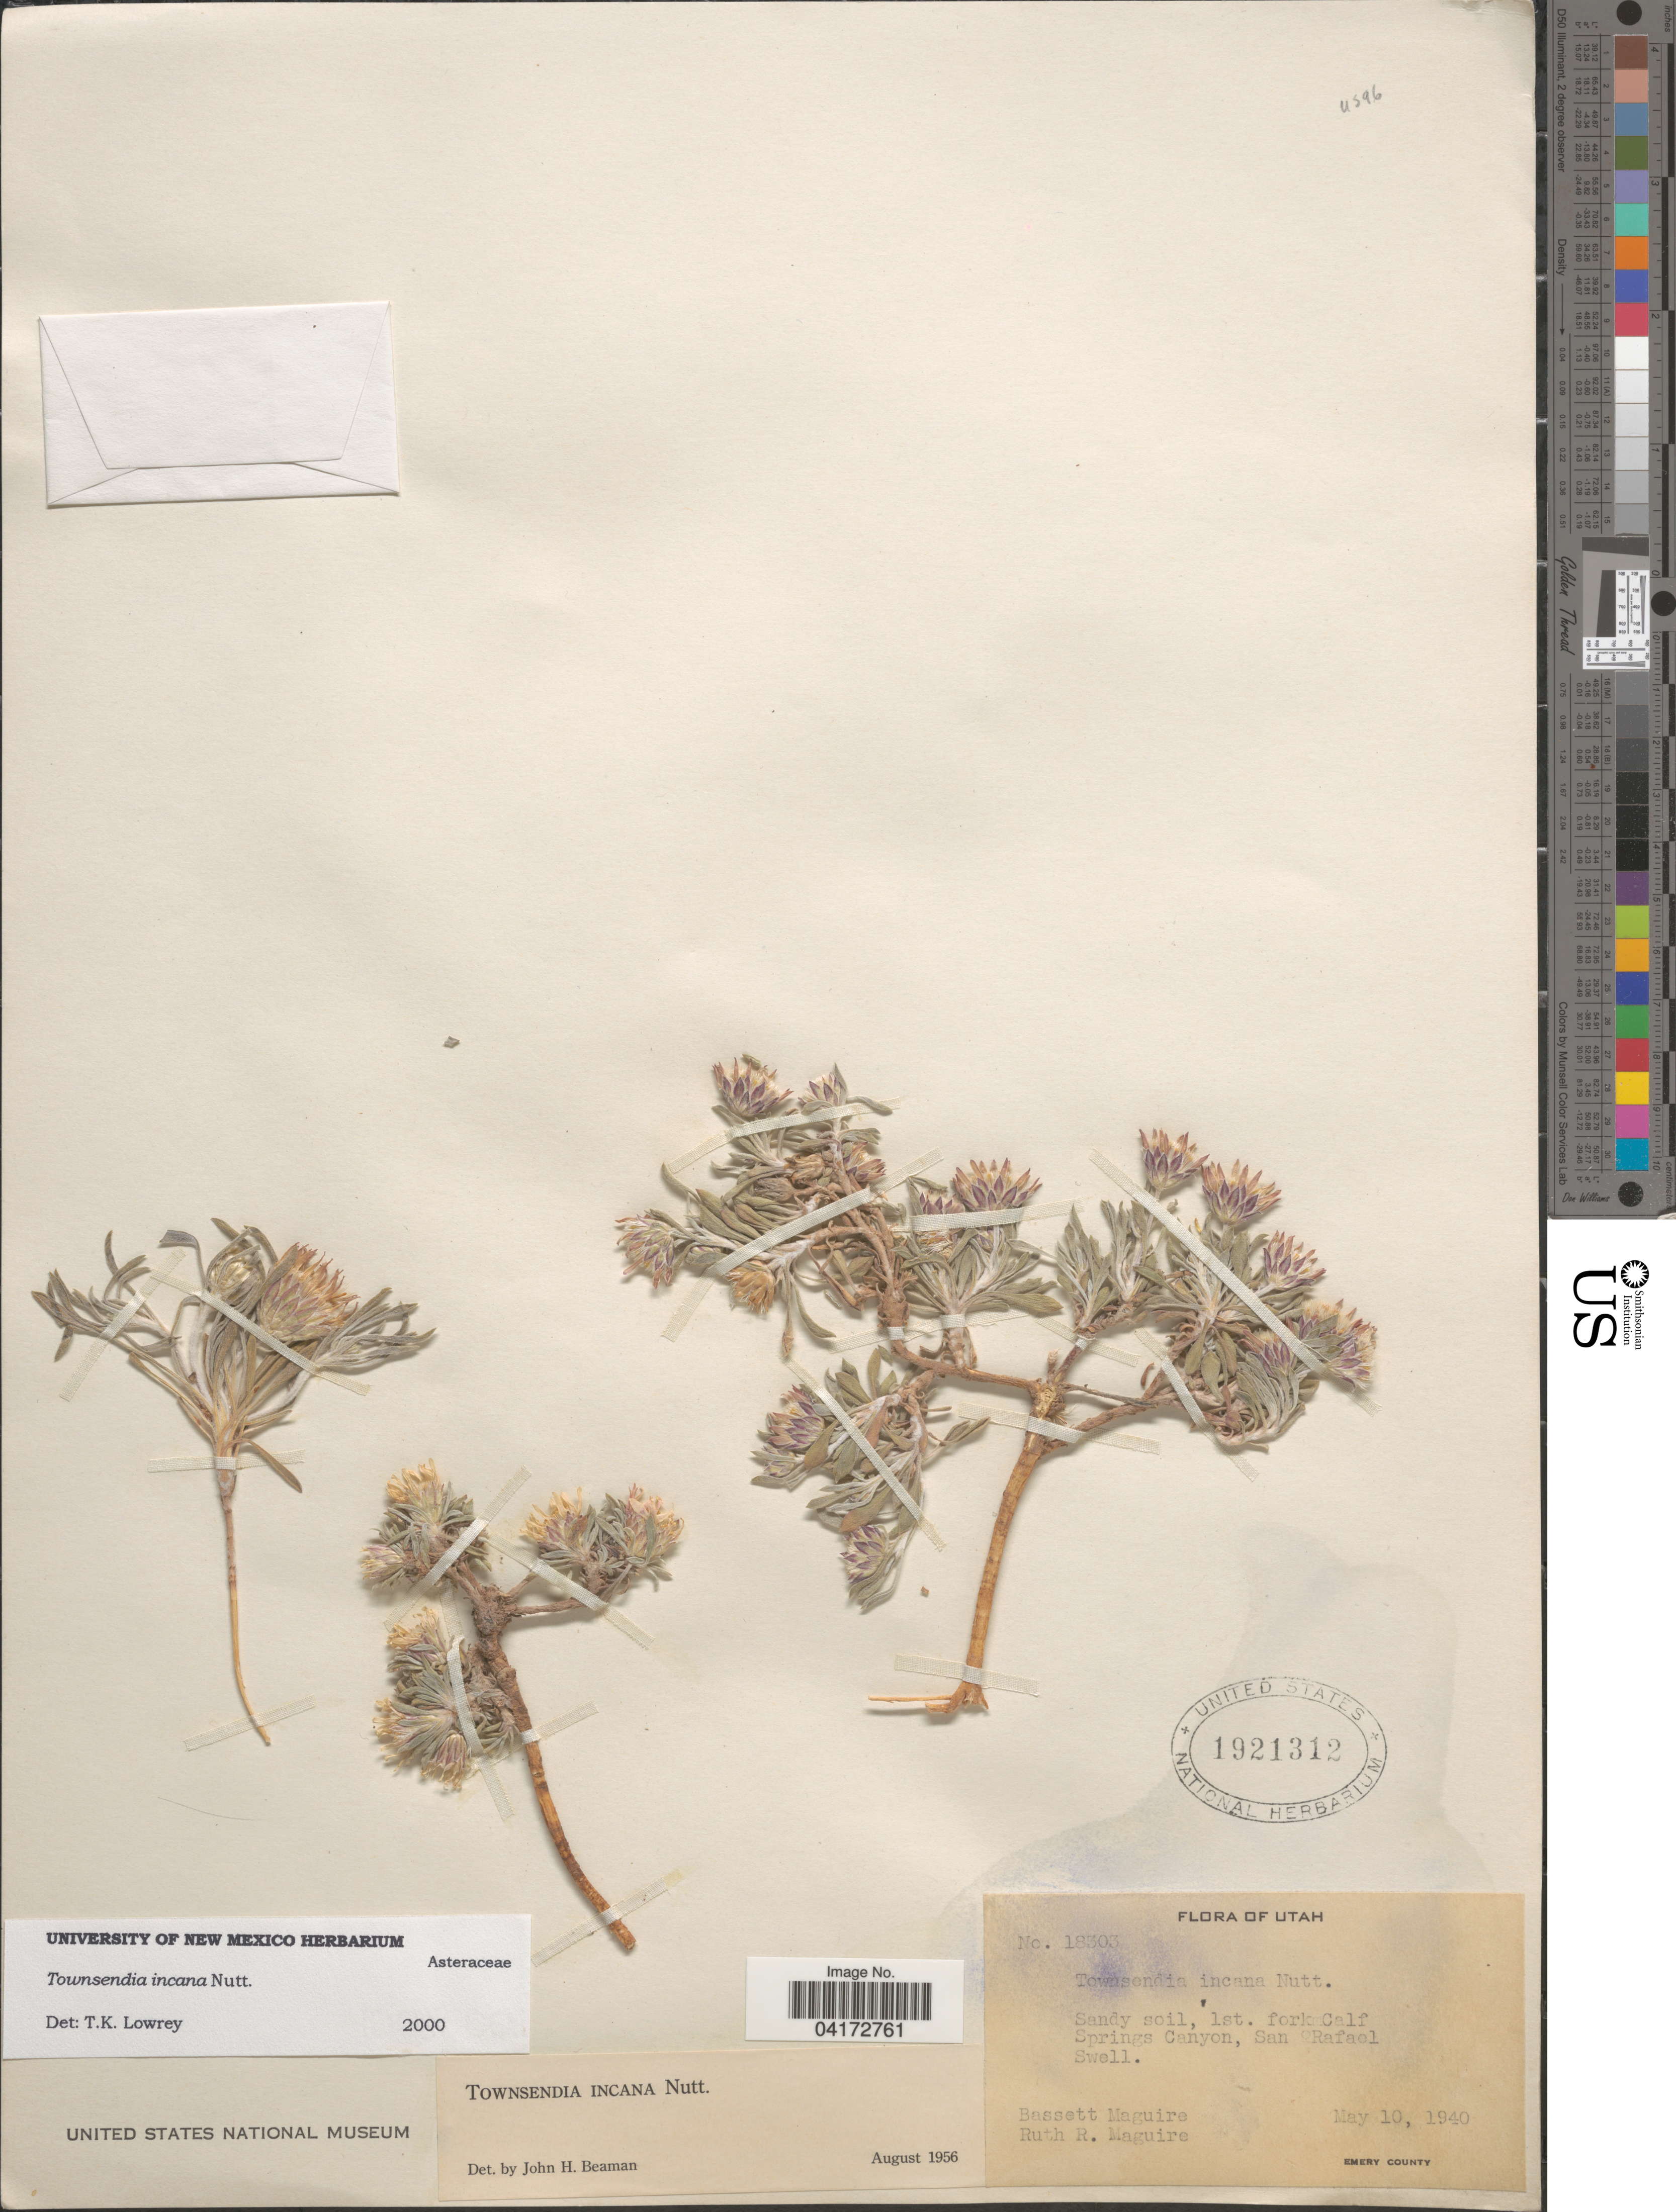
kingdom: Plantae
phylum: Tracheophyta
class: Magnoliopsida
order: Asterales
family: Asteraceae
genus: Townsendia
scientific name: Townsendia incana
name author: Nutt.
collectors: B. Maguire & R. R. Maguire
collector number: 18303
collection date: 1940-05-10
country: United States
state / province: Utah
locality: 1st. fork Calf Springs Canyon, San Rafael Swell. Emery County.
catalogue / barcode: US 1921312